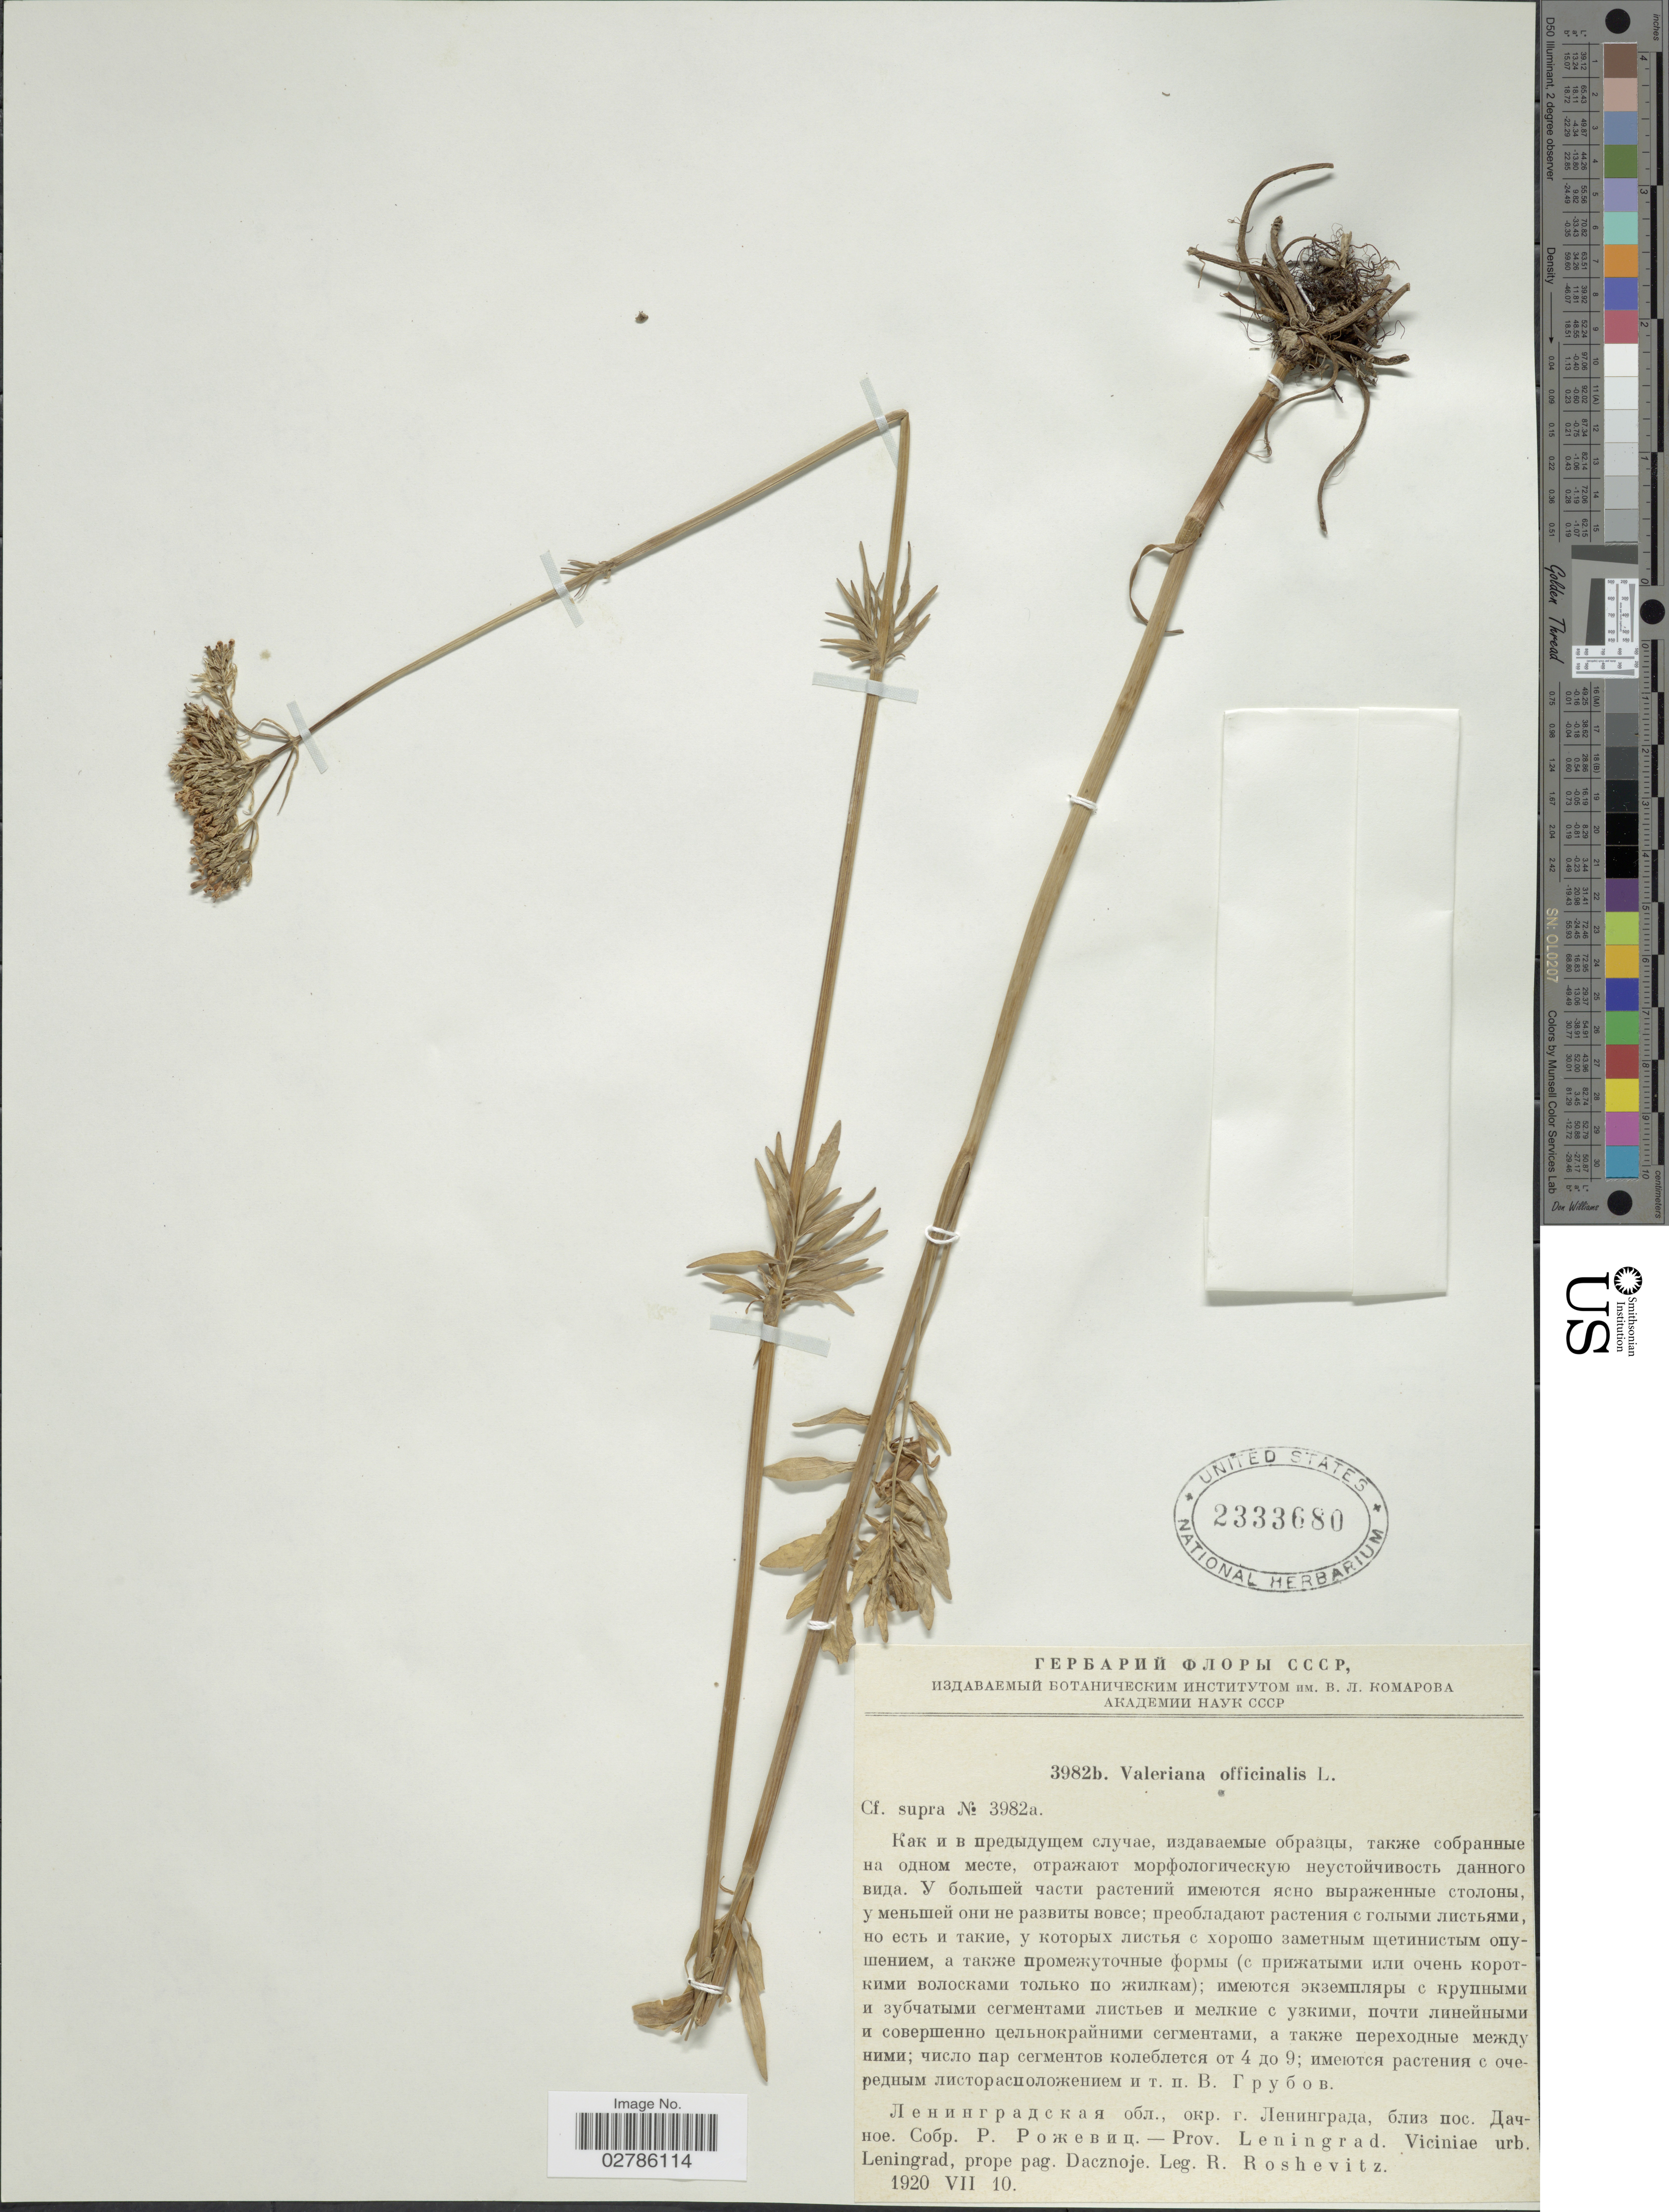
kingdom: Plantae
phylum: Tracheophyta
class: Magnoliopsida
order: Dipsacales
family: Caprifoliaceae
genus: Valeriana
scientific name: Valeriana officinalis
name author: L.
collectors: R. J. Roshevitz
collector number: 3982b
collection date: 1920-07-10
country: Russian Federation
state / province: St. Petersburg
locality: Prov. Leningrad. Viciniæ urb. Leningrad, prope pag. Dacznoje.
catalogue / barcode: US 2333680